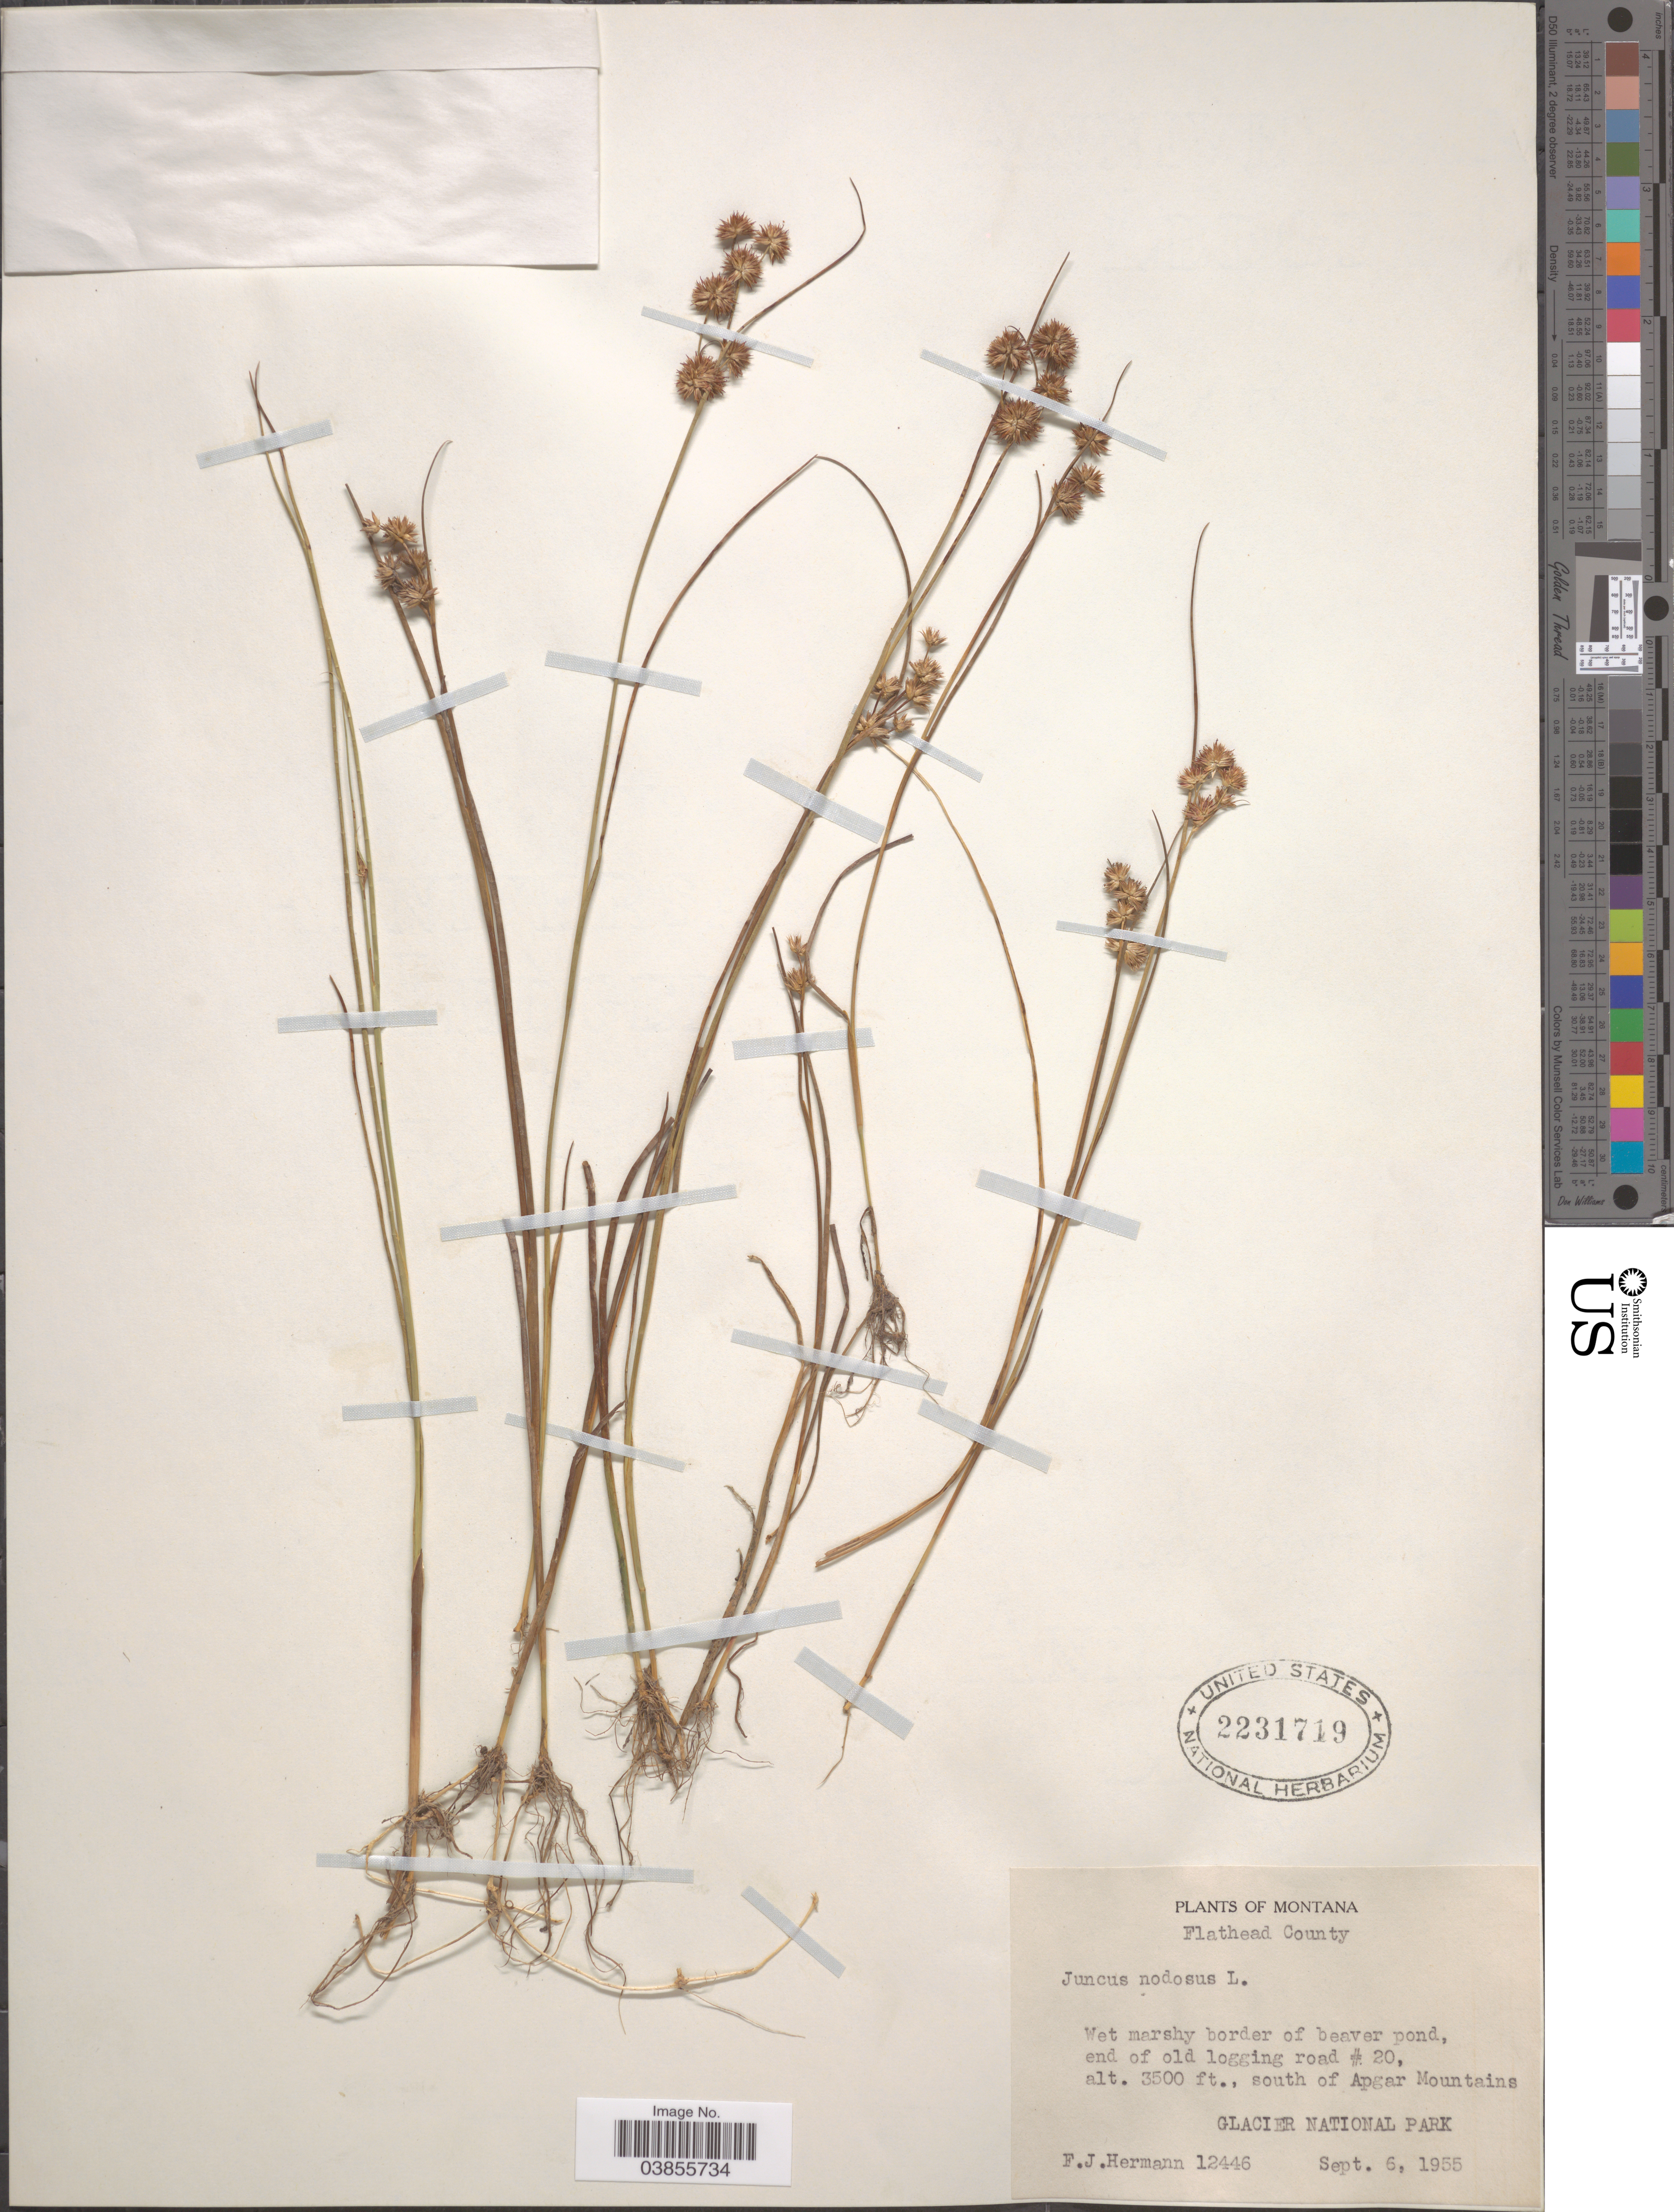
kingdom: Plantae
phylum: Tracheophyta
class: Liliopsida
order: Poales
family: Juncaceae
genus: Juncus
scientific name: Juncus nodosus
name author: L.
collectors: F. J. Hermann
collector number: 12446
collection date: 1955-09-06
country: United States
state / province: Montana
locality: Flathead County. End of old logging road #20, south of Apgar Mountains, Glacier National Park.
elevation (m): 1067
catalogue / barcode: US 2231719